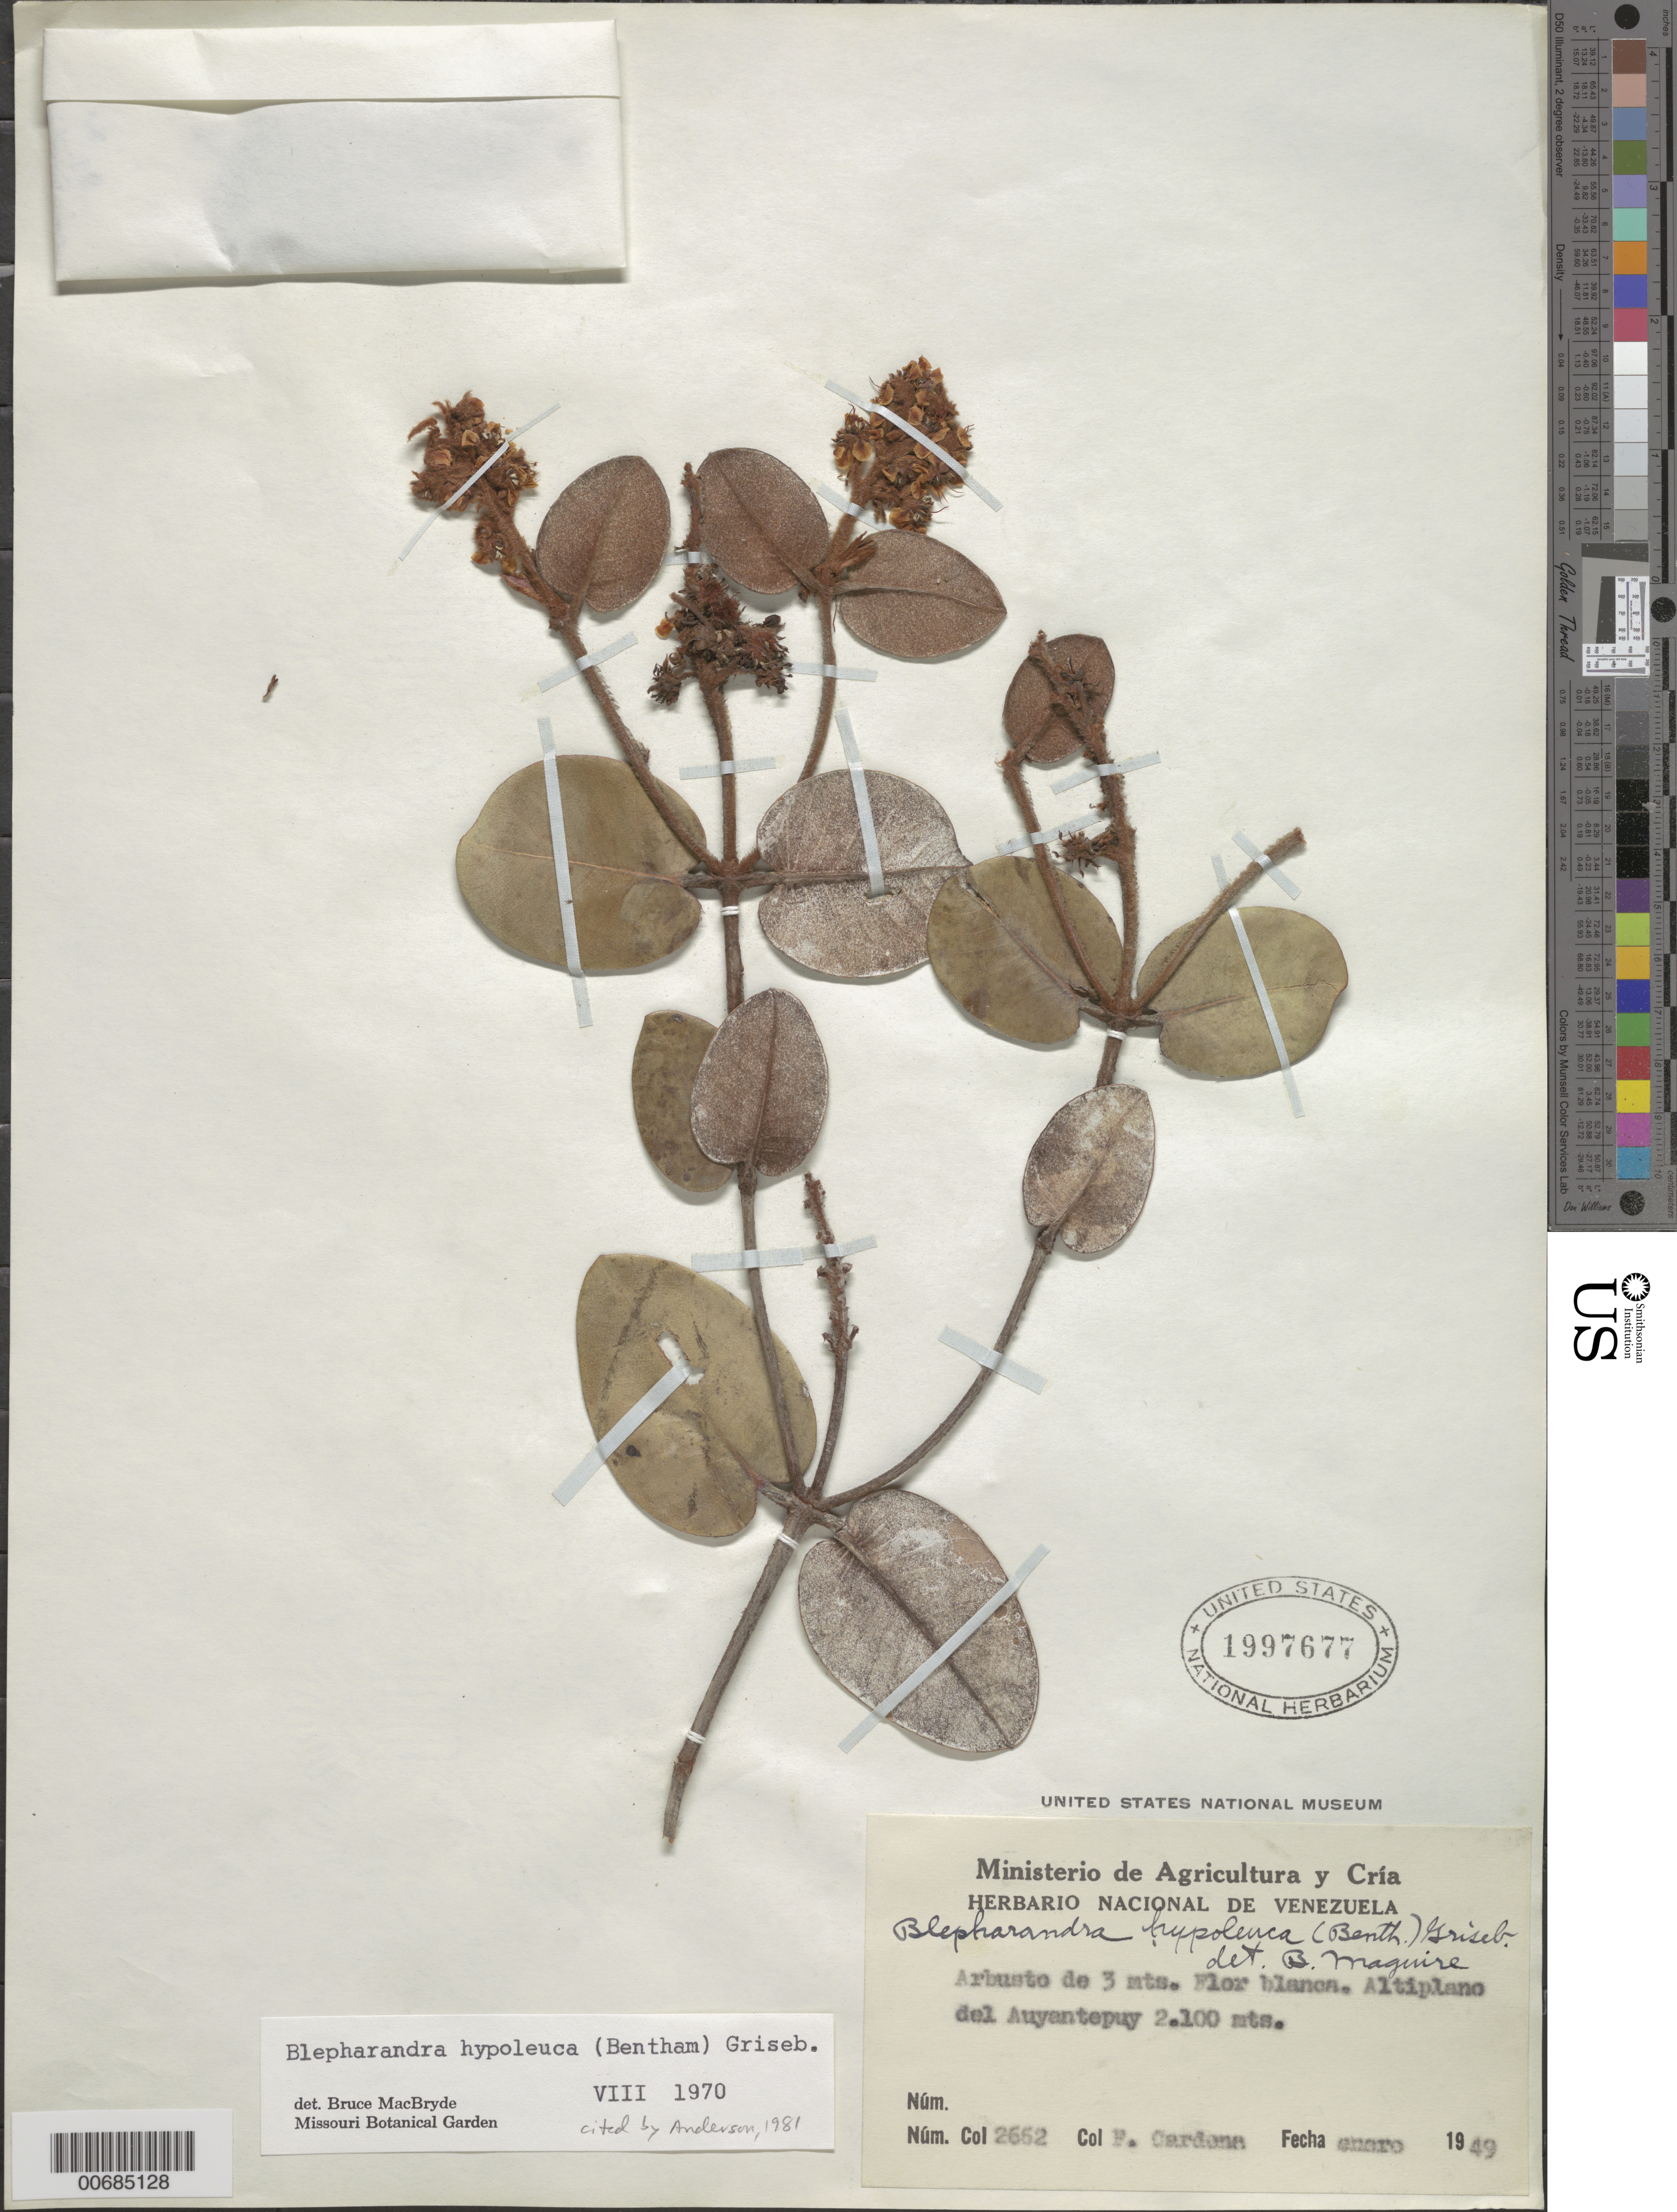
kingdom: Plantae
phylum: Tracheophyta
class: Magnoliopsida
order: Malpighiales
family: Malpighiaceae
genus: Blepharandra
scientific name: Blepharandra hypoleuca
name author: (Benth.) Griseb.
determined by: Anderson, W. R., (MICH), University of Michigan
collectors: F. Cardona Puig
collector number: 2662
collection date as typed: Jan-49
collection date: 1949-01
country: Venezuela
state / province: Bolívar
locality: Cerro Auyantepuí, Alto Río Caroní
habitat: Plateau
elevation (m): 2100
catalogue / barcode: US 1997677